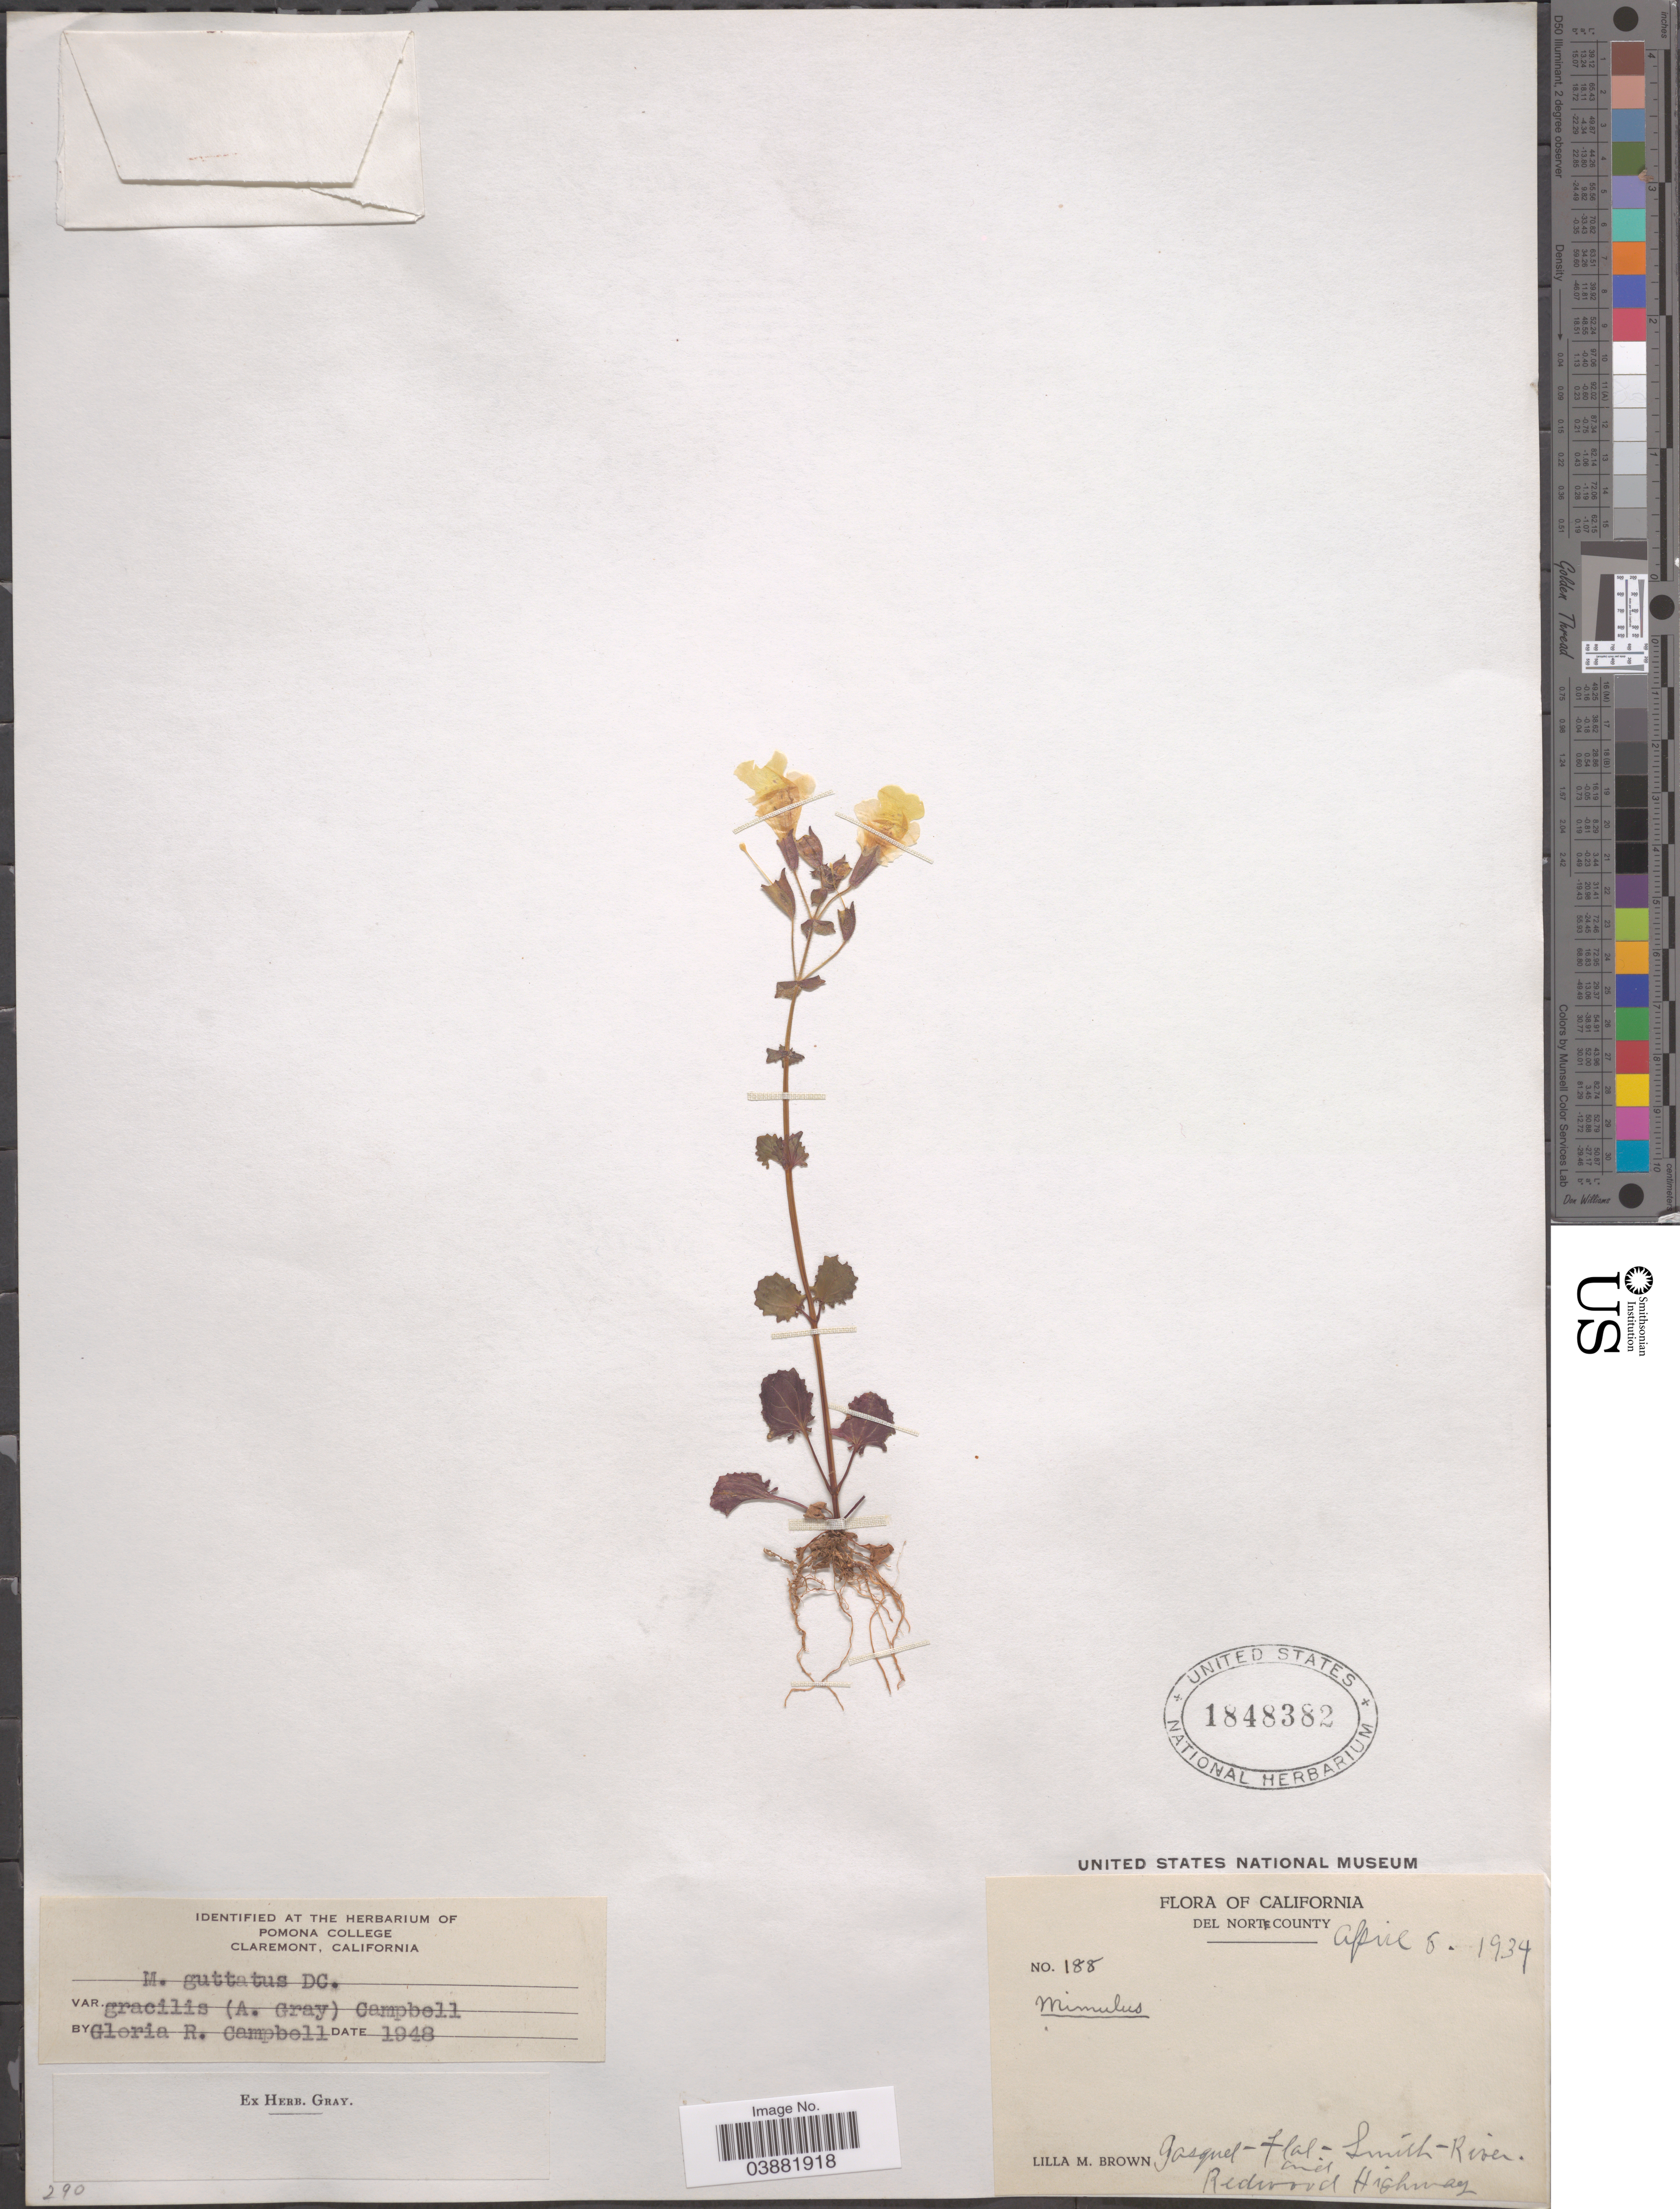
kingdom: Plantae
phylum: Tracheophyta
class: Magnoliopsida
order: Lamiales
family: Phrymaceae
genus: Mimulus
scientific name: Mimulus guttatus var. gracilis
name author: (A. Gray) G.R. Campb.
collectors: L. M. Brown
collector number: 188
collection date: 1934-04-05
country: United States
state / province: California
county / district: Del Norte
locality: Del Norte County. Gasquel-Flat-Smith- River and Redwood Highway.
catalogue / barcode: US 1848382